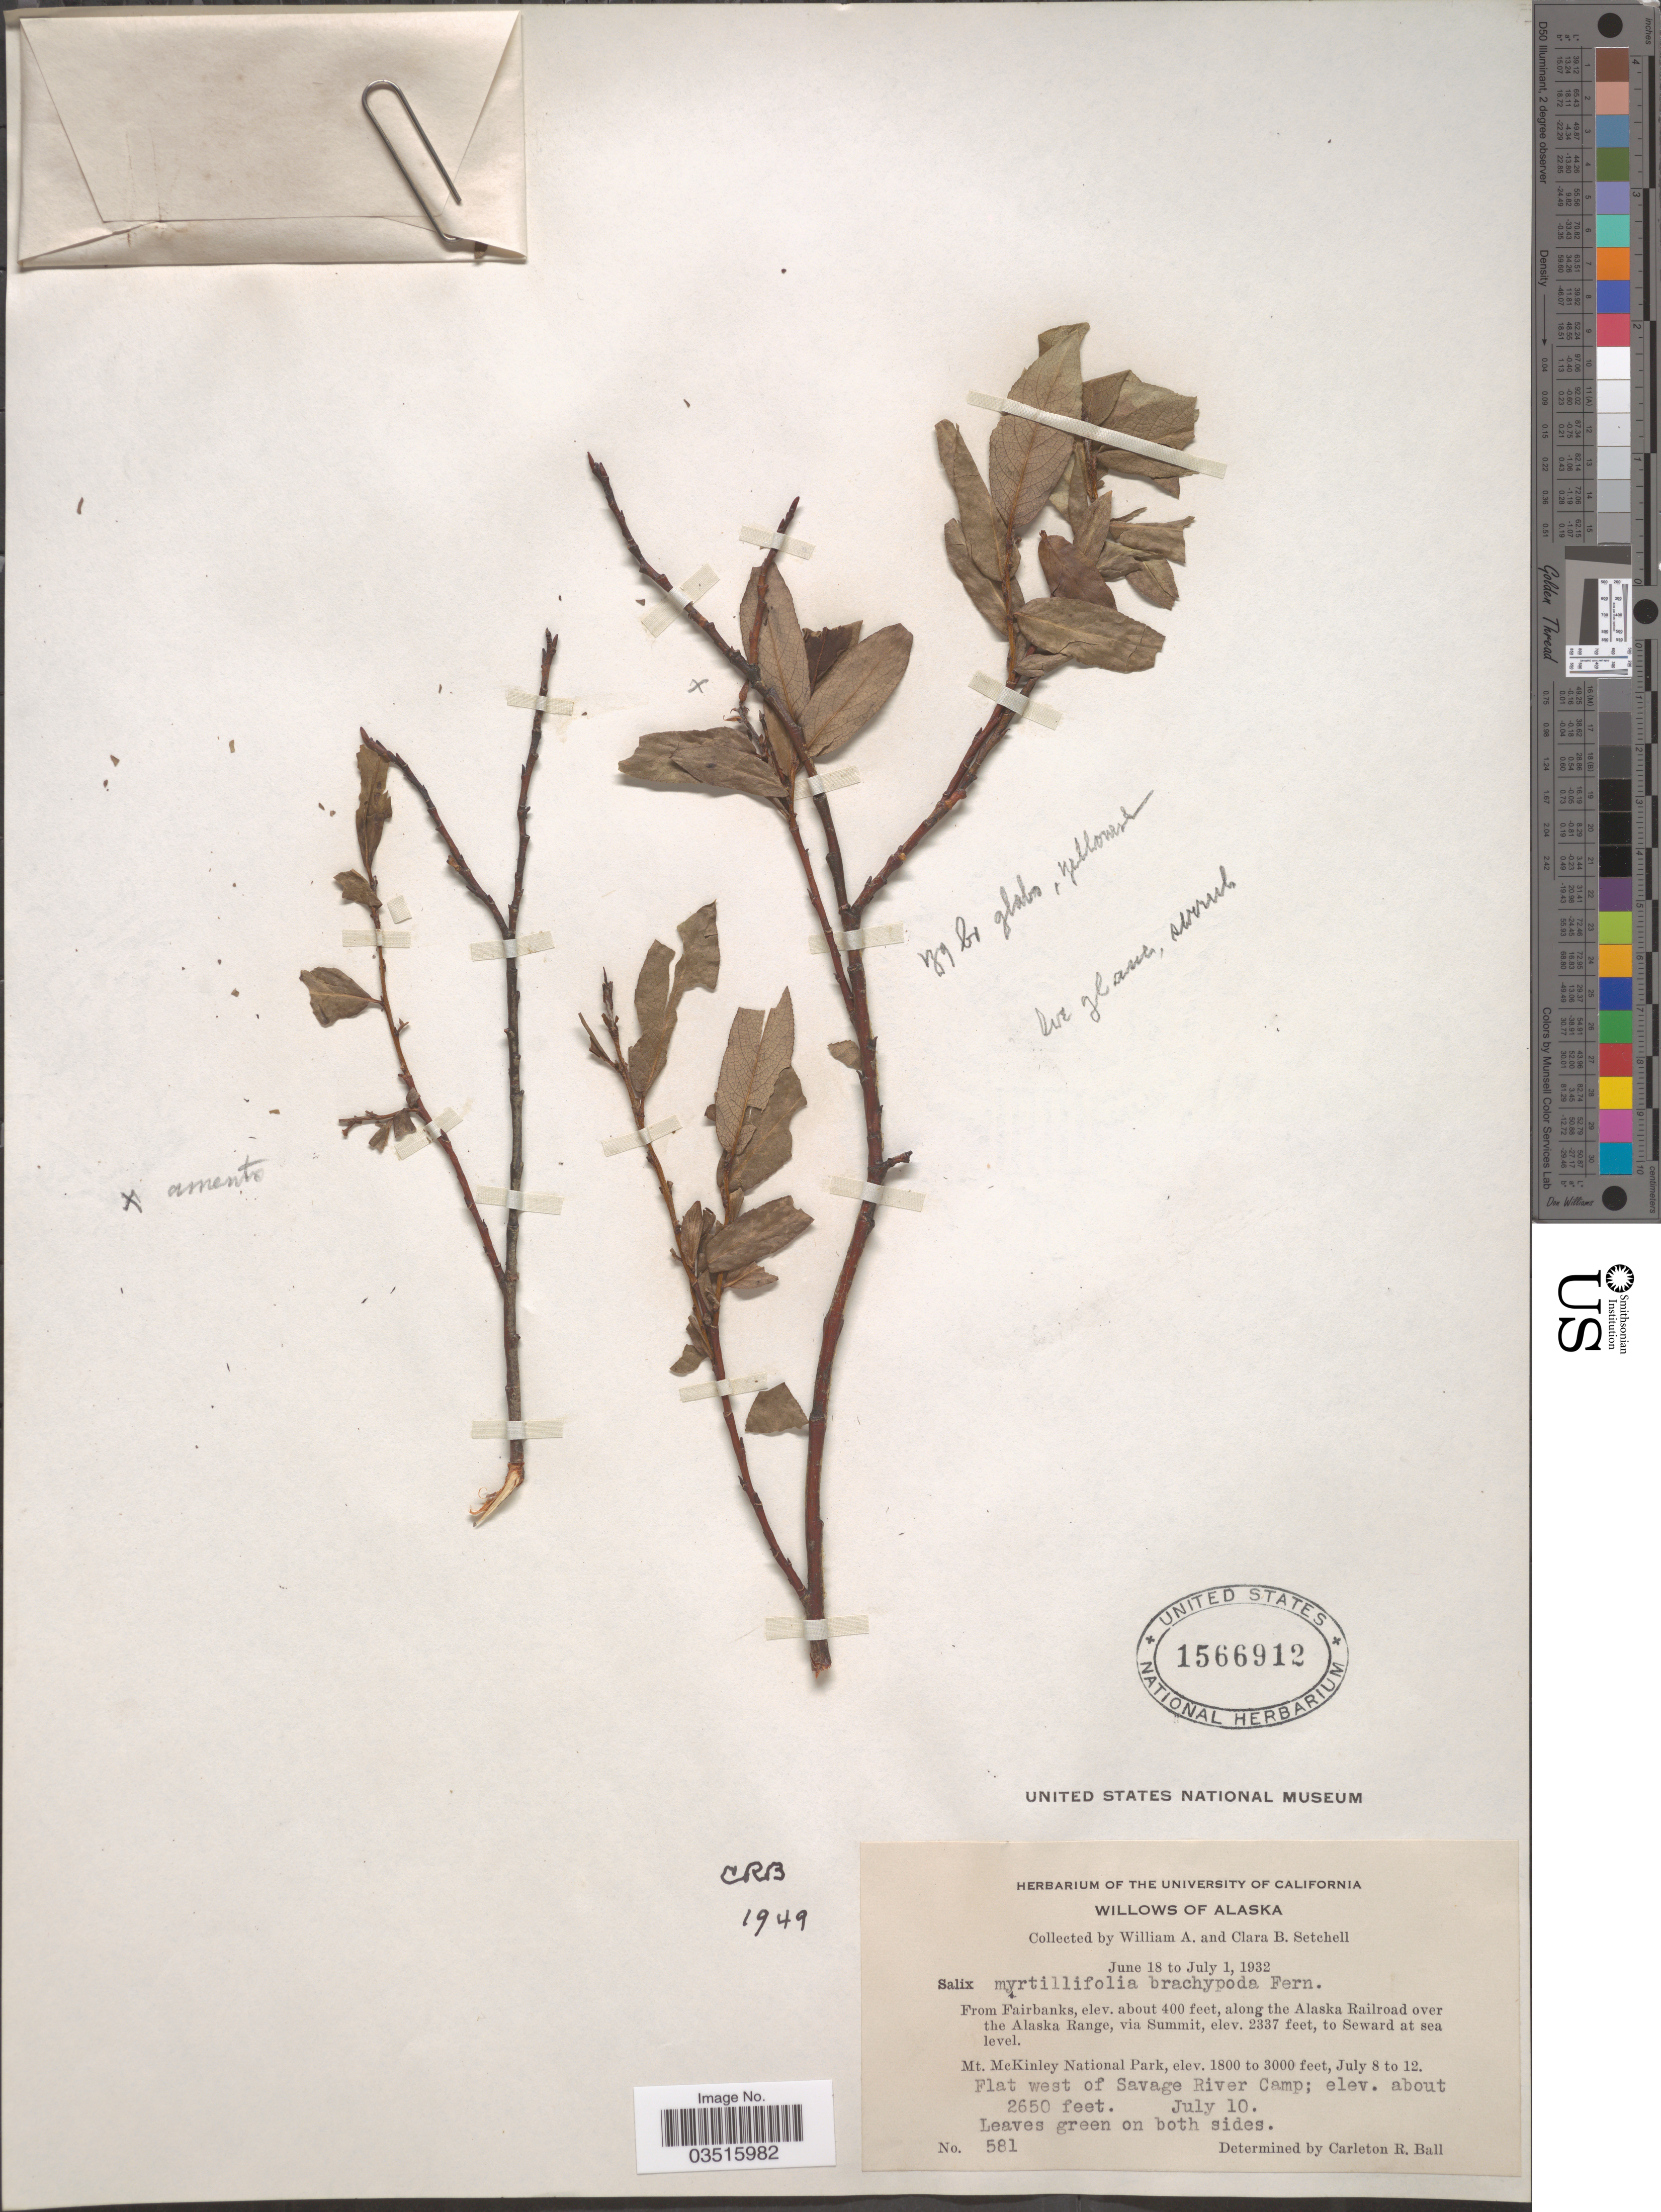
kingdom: Plantae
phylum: Tracheophyta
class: Magnoliopsida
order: Malpighiales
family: Salicaceae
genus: Salix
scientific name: Salix myrtillifolia var. brachypoda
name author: Fernald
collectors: W. Setchell & C. B. Setchell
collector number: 581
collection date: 1932-07-10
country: United States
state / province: Alaska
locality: From Fairbanks, along the Alaska Railroad over the Alaska Range, via Summit, to Seward. Mt. McKinley National Park. Flat west of Savage River Camp.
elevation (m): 0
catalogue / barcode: US 1566912